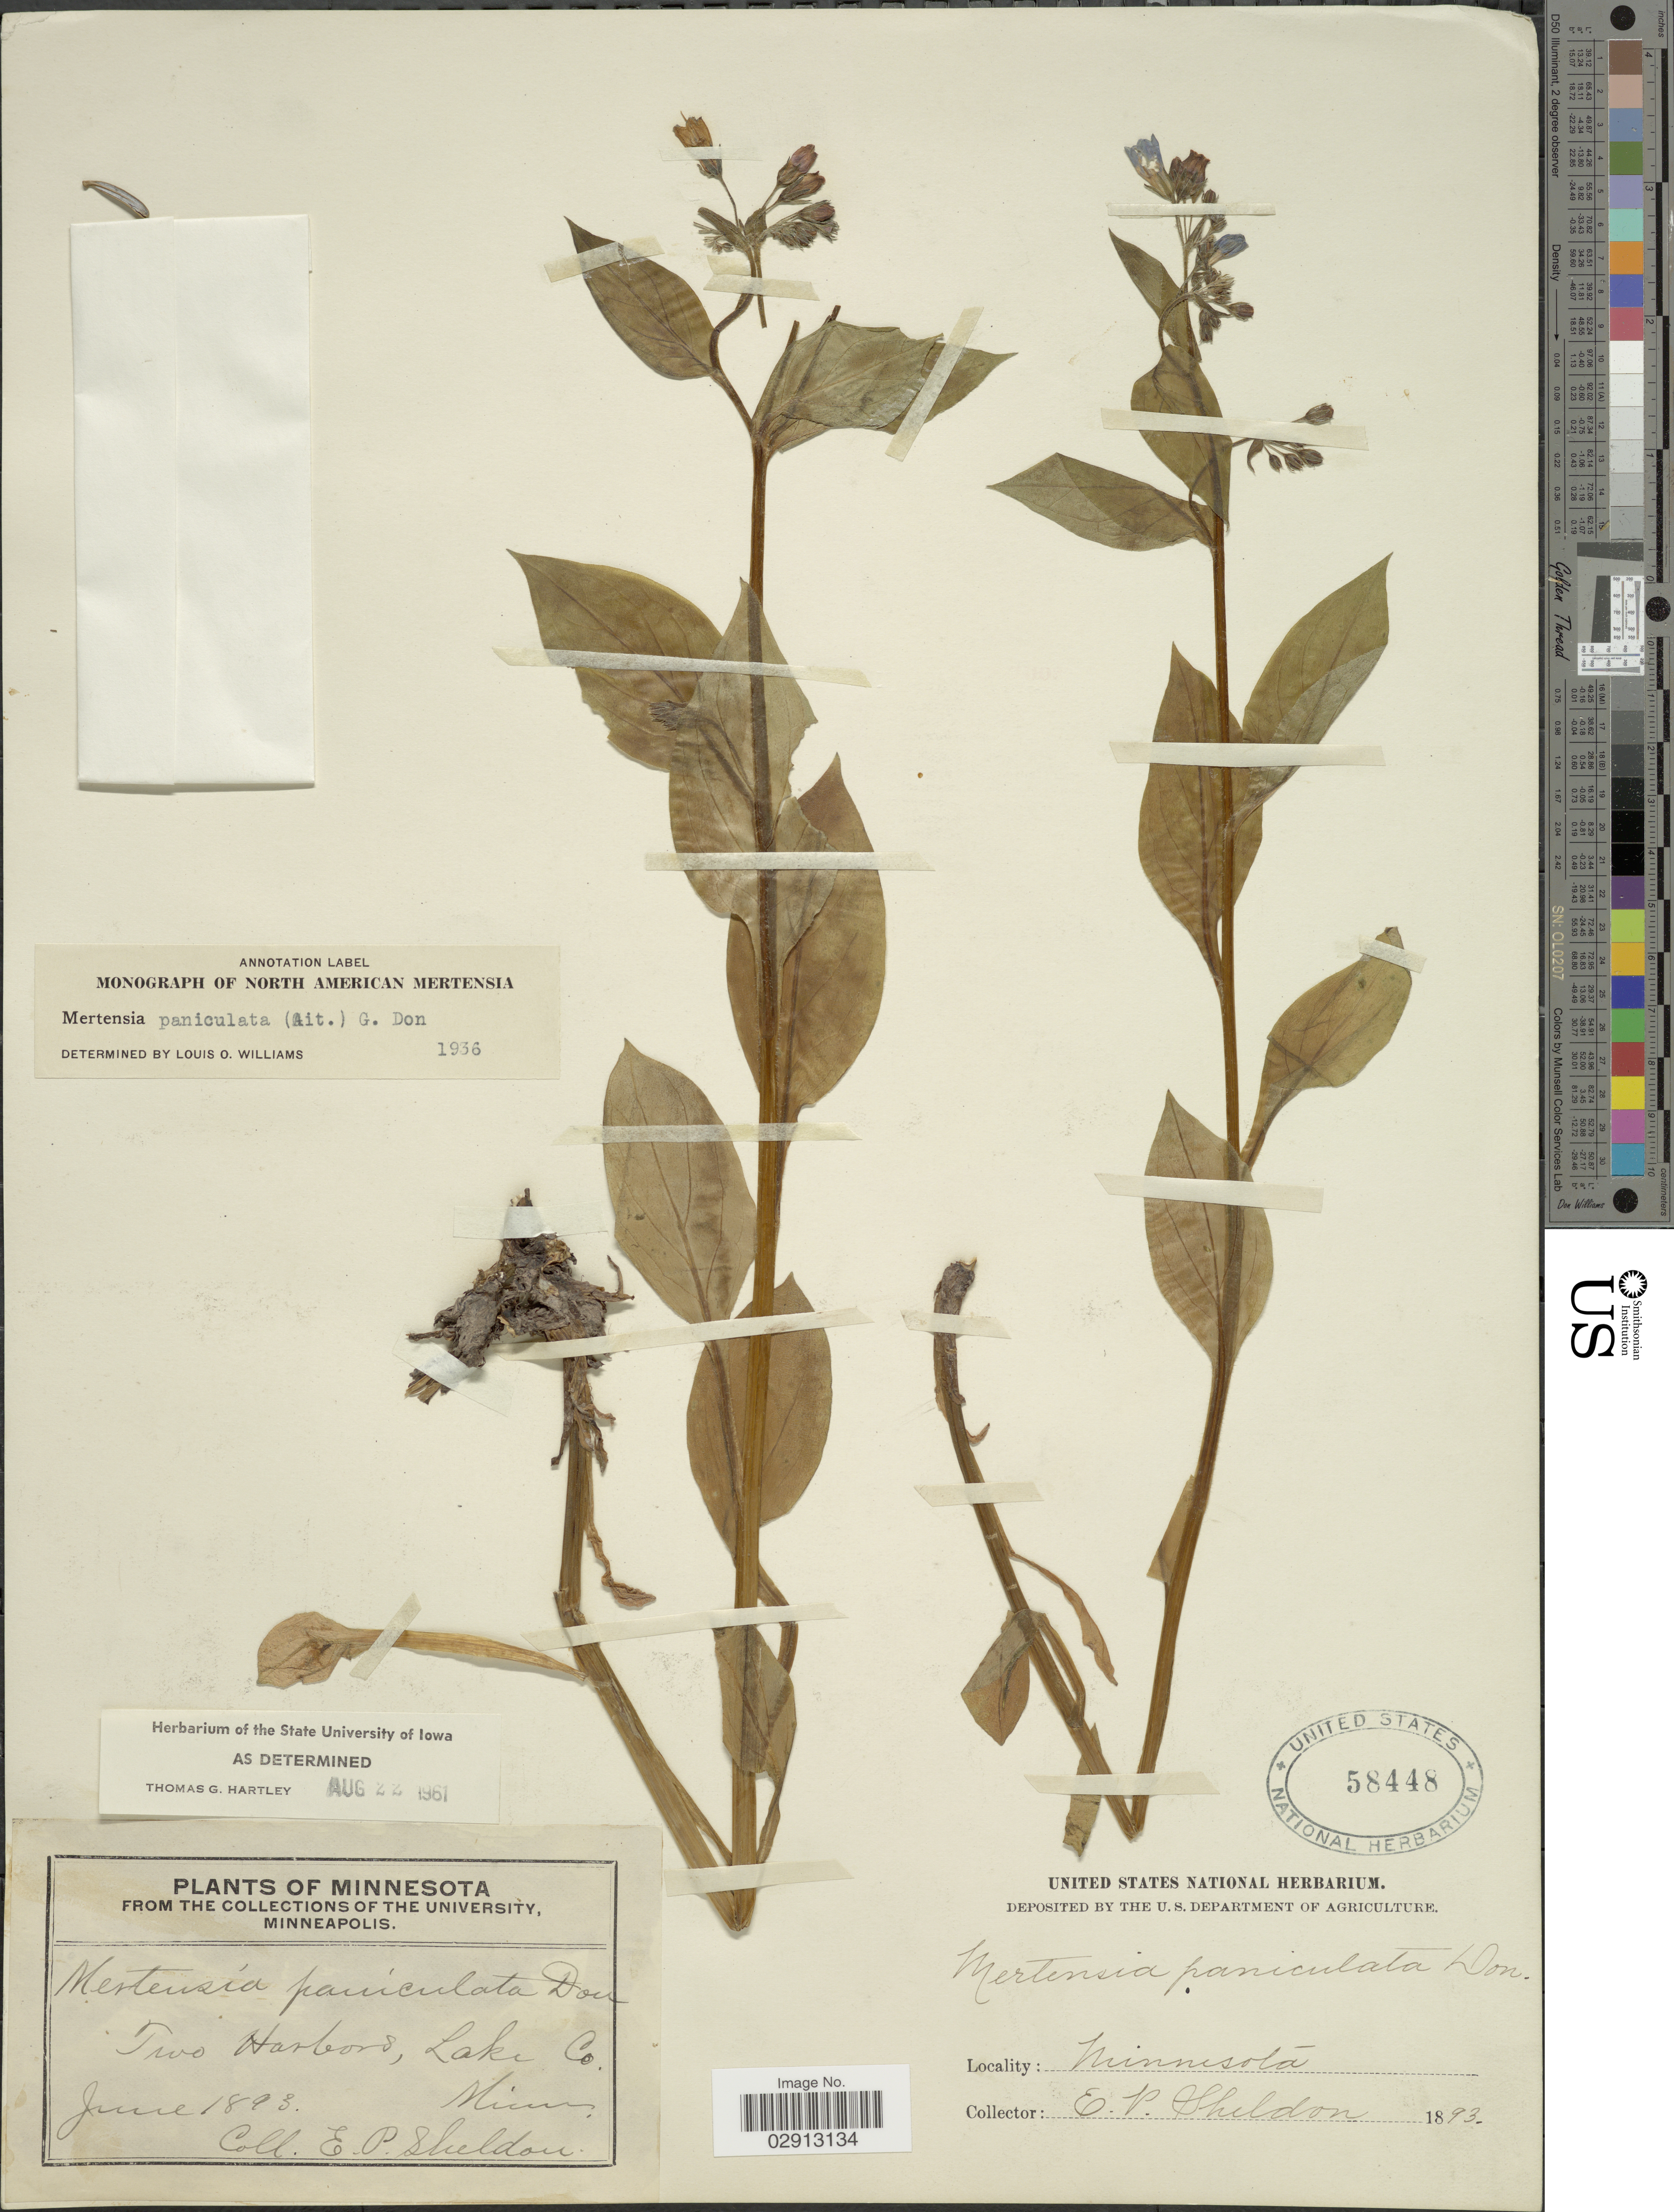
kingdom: Plantae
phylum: Tracheophyta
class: Magnoliopsida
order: Boraginales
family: Boraginaceae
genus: Mertensia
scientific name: Mertensia paniculata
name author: (Aiton) G. Don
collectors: E. P. Sheldon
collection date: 1893-06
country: United States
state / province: Minnesota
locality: Two Harbors, Lake Co.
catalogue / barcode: US 58448